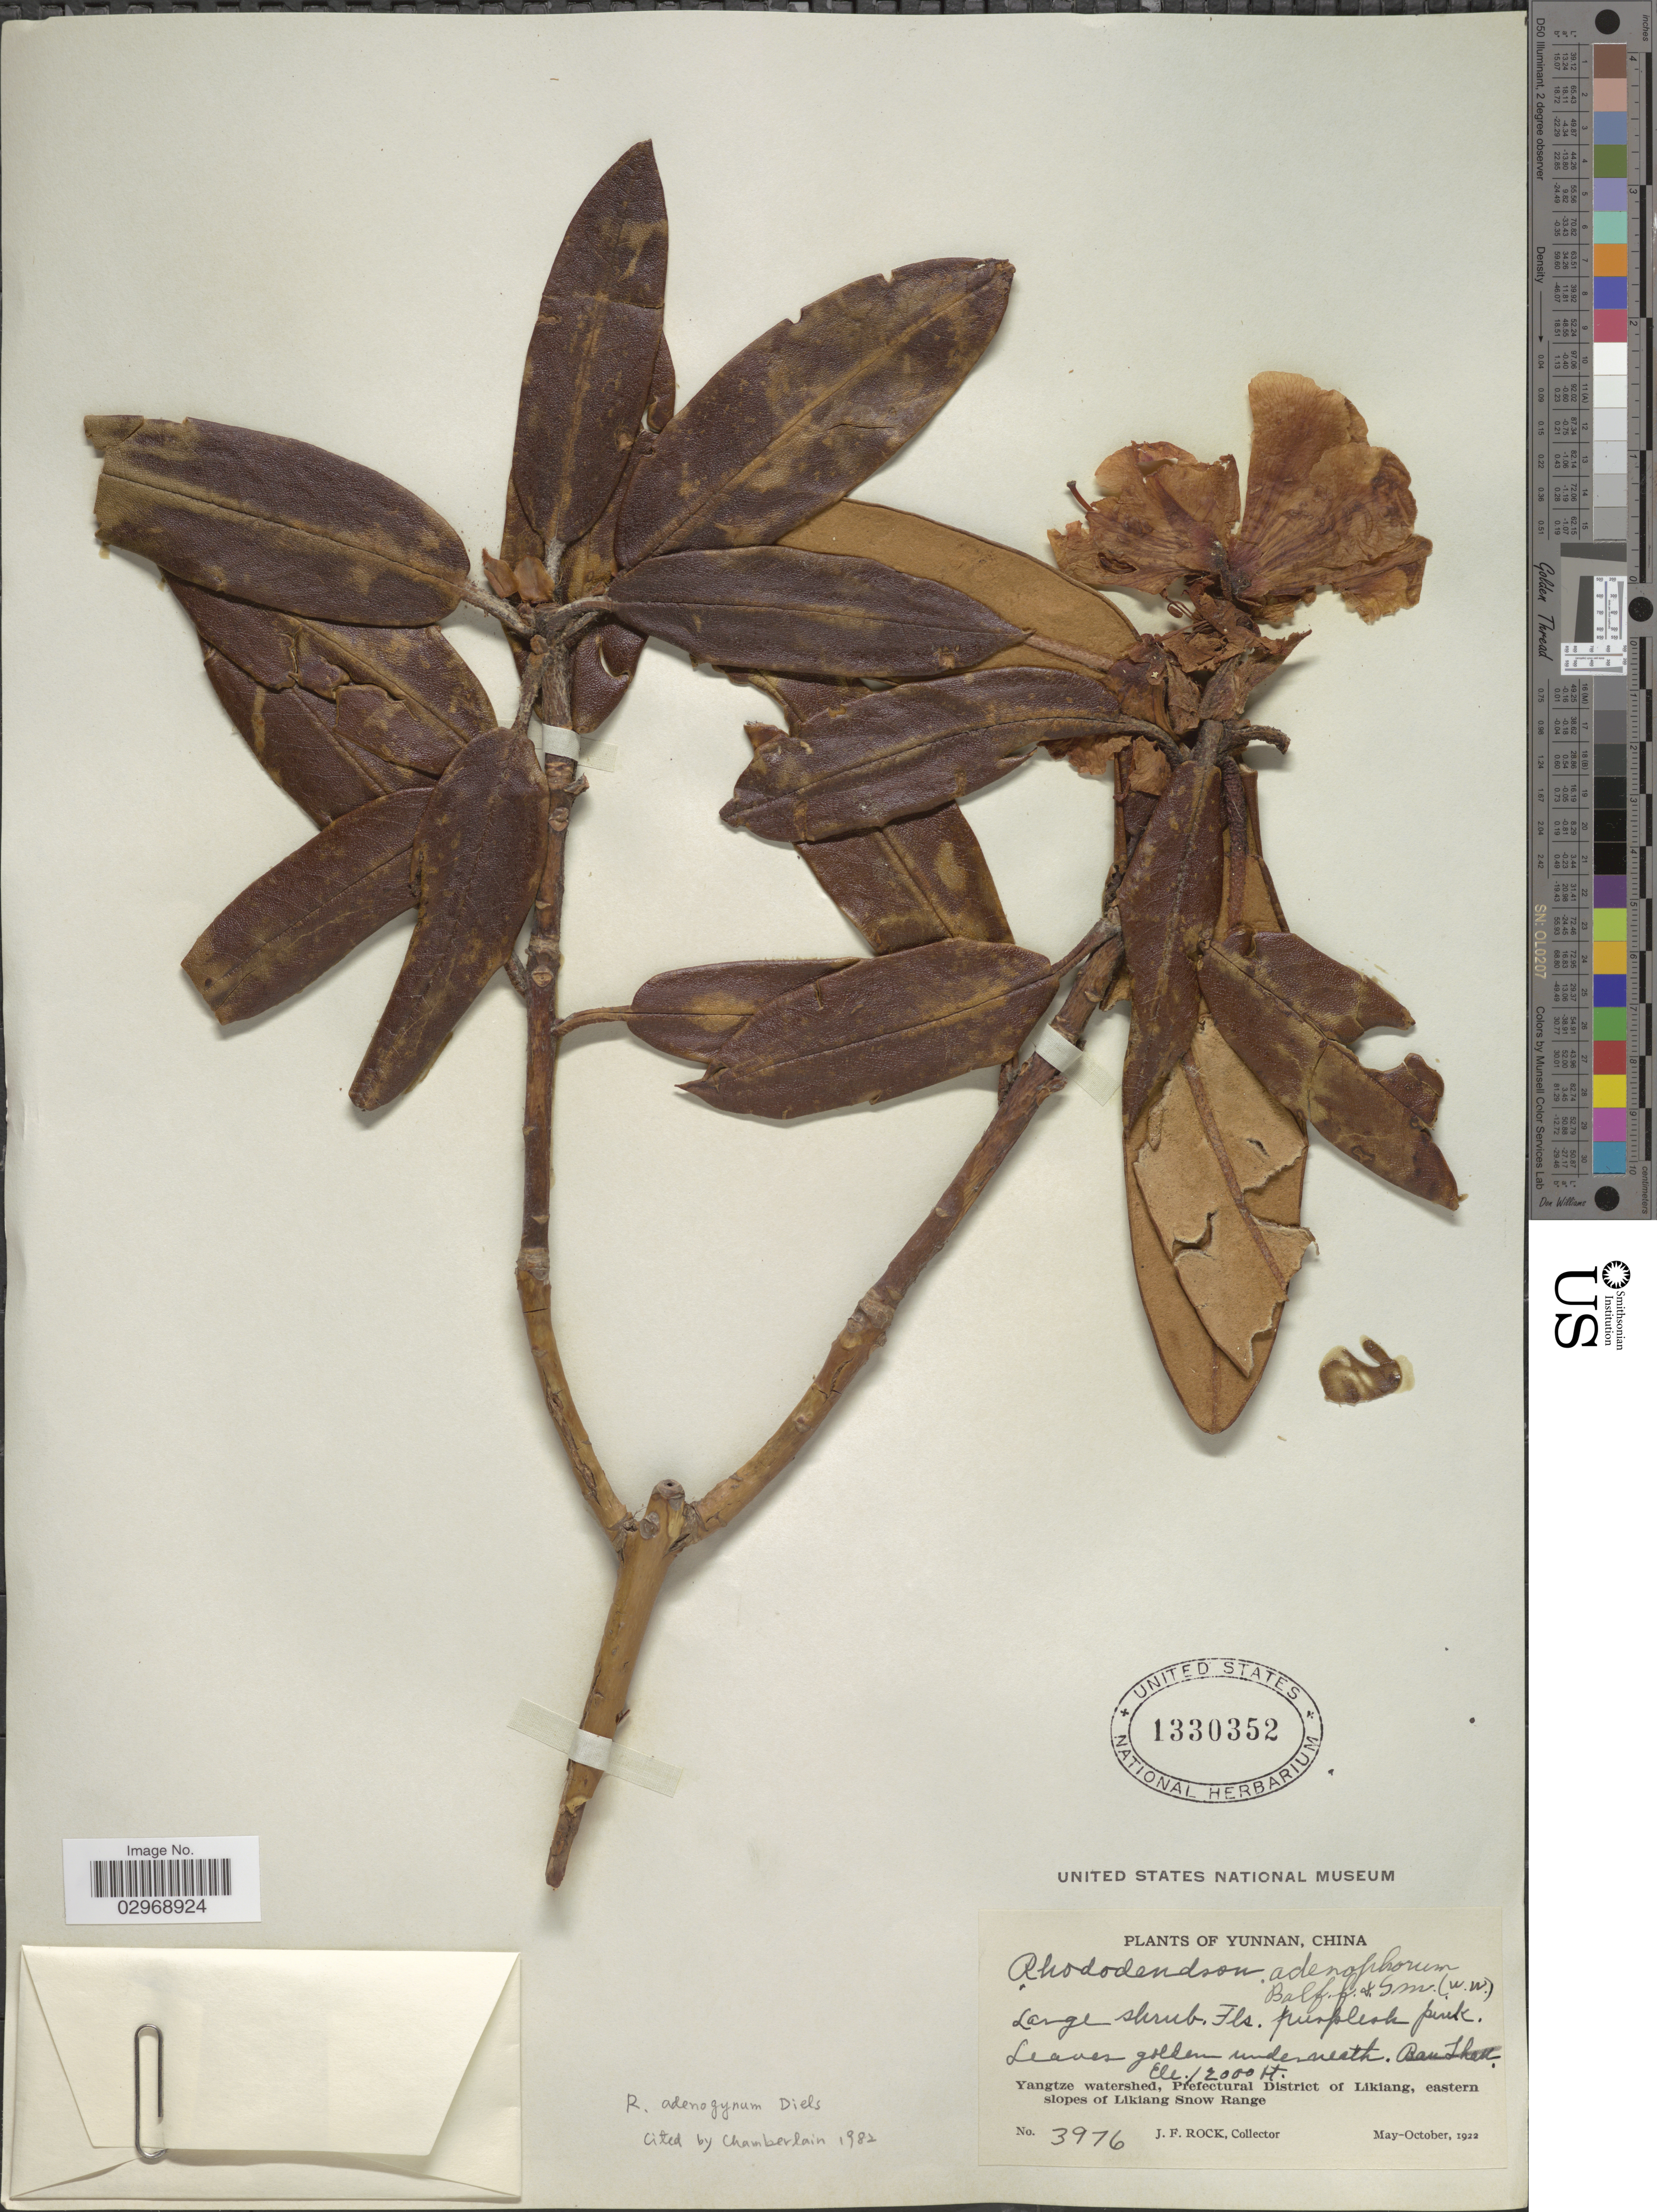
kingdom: Plantae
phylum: Tracheophyta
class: Magnoliopsida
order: Ericales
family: Ericaceae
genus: Rhododendron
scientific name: Rhododendron adenogynum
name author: Diels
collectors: J. Rock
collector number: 3976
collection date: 1922-05/1922-10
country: China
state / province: Yunnan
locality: Yangtze watershed, Prefectural District of Likiang, eastern slopes of Likiang Snow Range.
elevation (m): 3658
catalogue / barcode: US 1330352